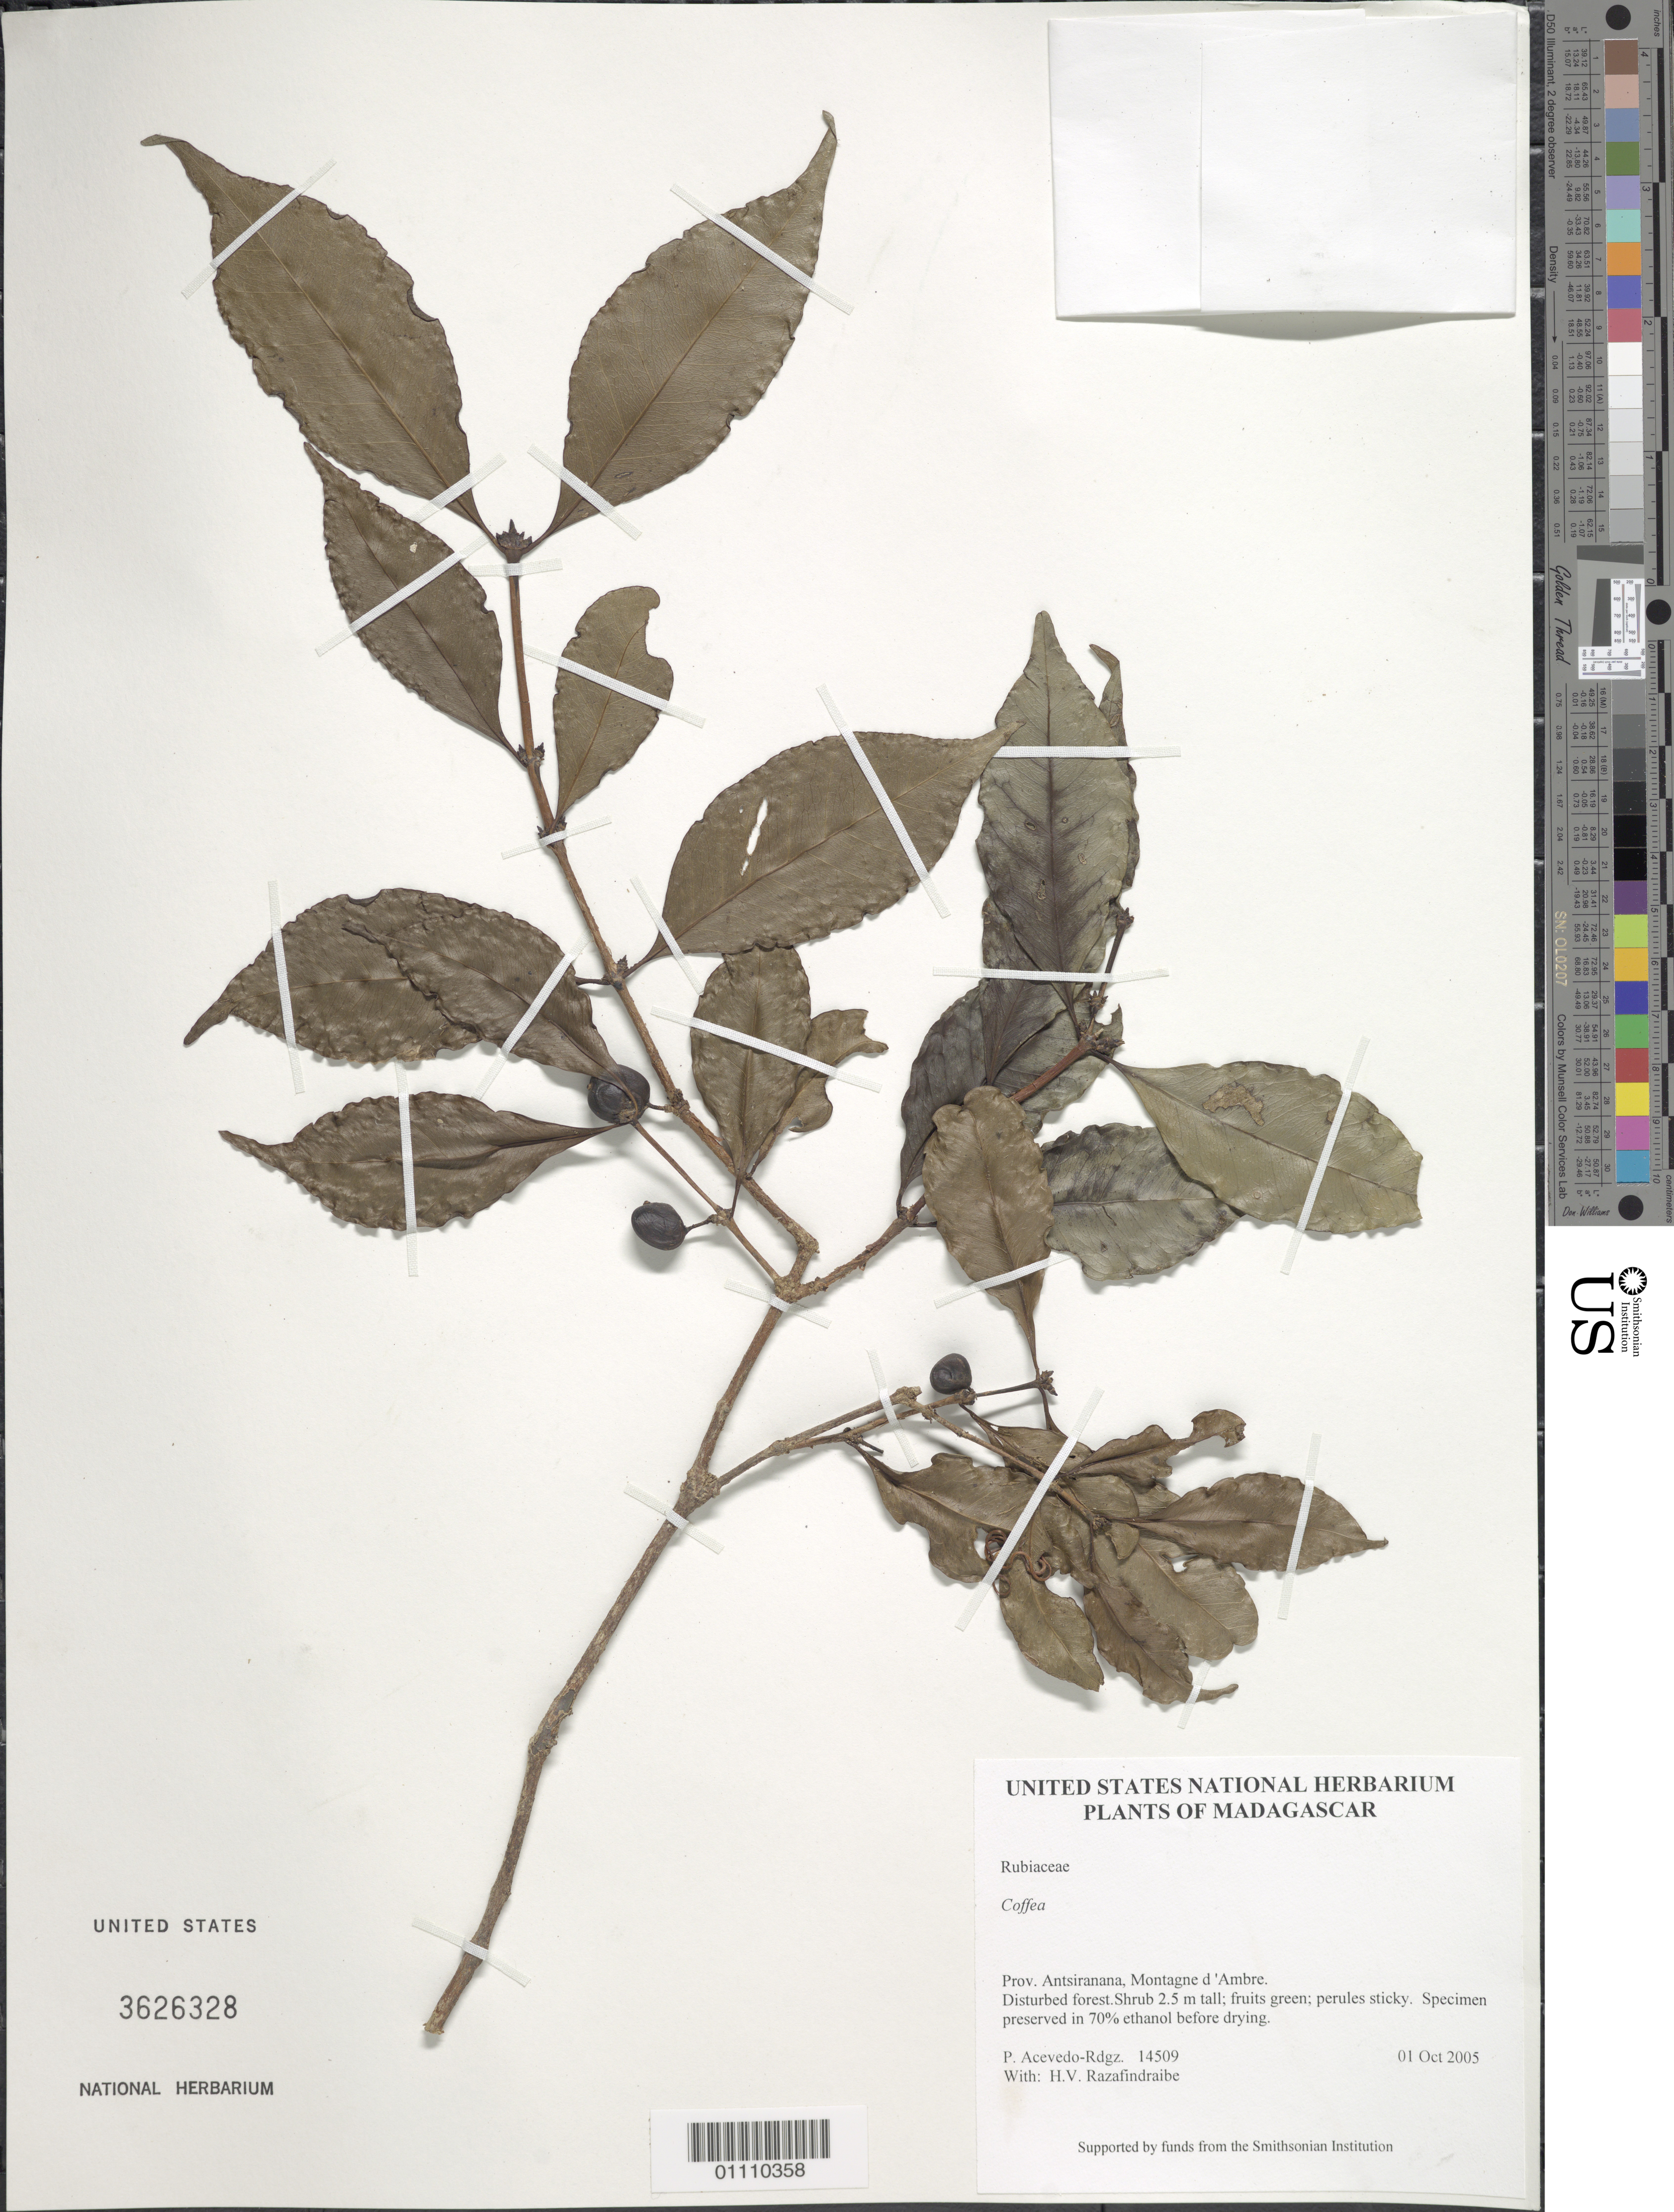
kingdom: Plantae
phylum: Tracheophyta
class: Magnoliopsida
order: Gentianales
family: Rubiaceae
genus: Coffea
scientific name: Coffea sp.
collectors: P. Acevedo-Rodr. & H. Razafindraibe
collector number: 14509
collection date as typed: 01 Oct 2005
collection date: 2005-10-01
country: Madagascar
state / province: Diana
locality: Prov. Antsiranana, Montagne d 'Ambre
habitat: Disturbed forest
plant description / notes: US, MO, K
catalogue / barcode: US 3626328